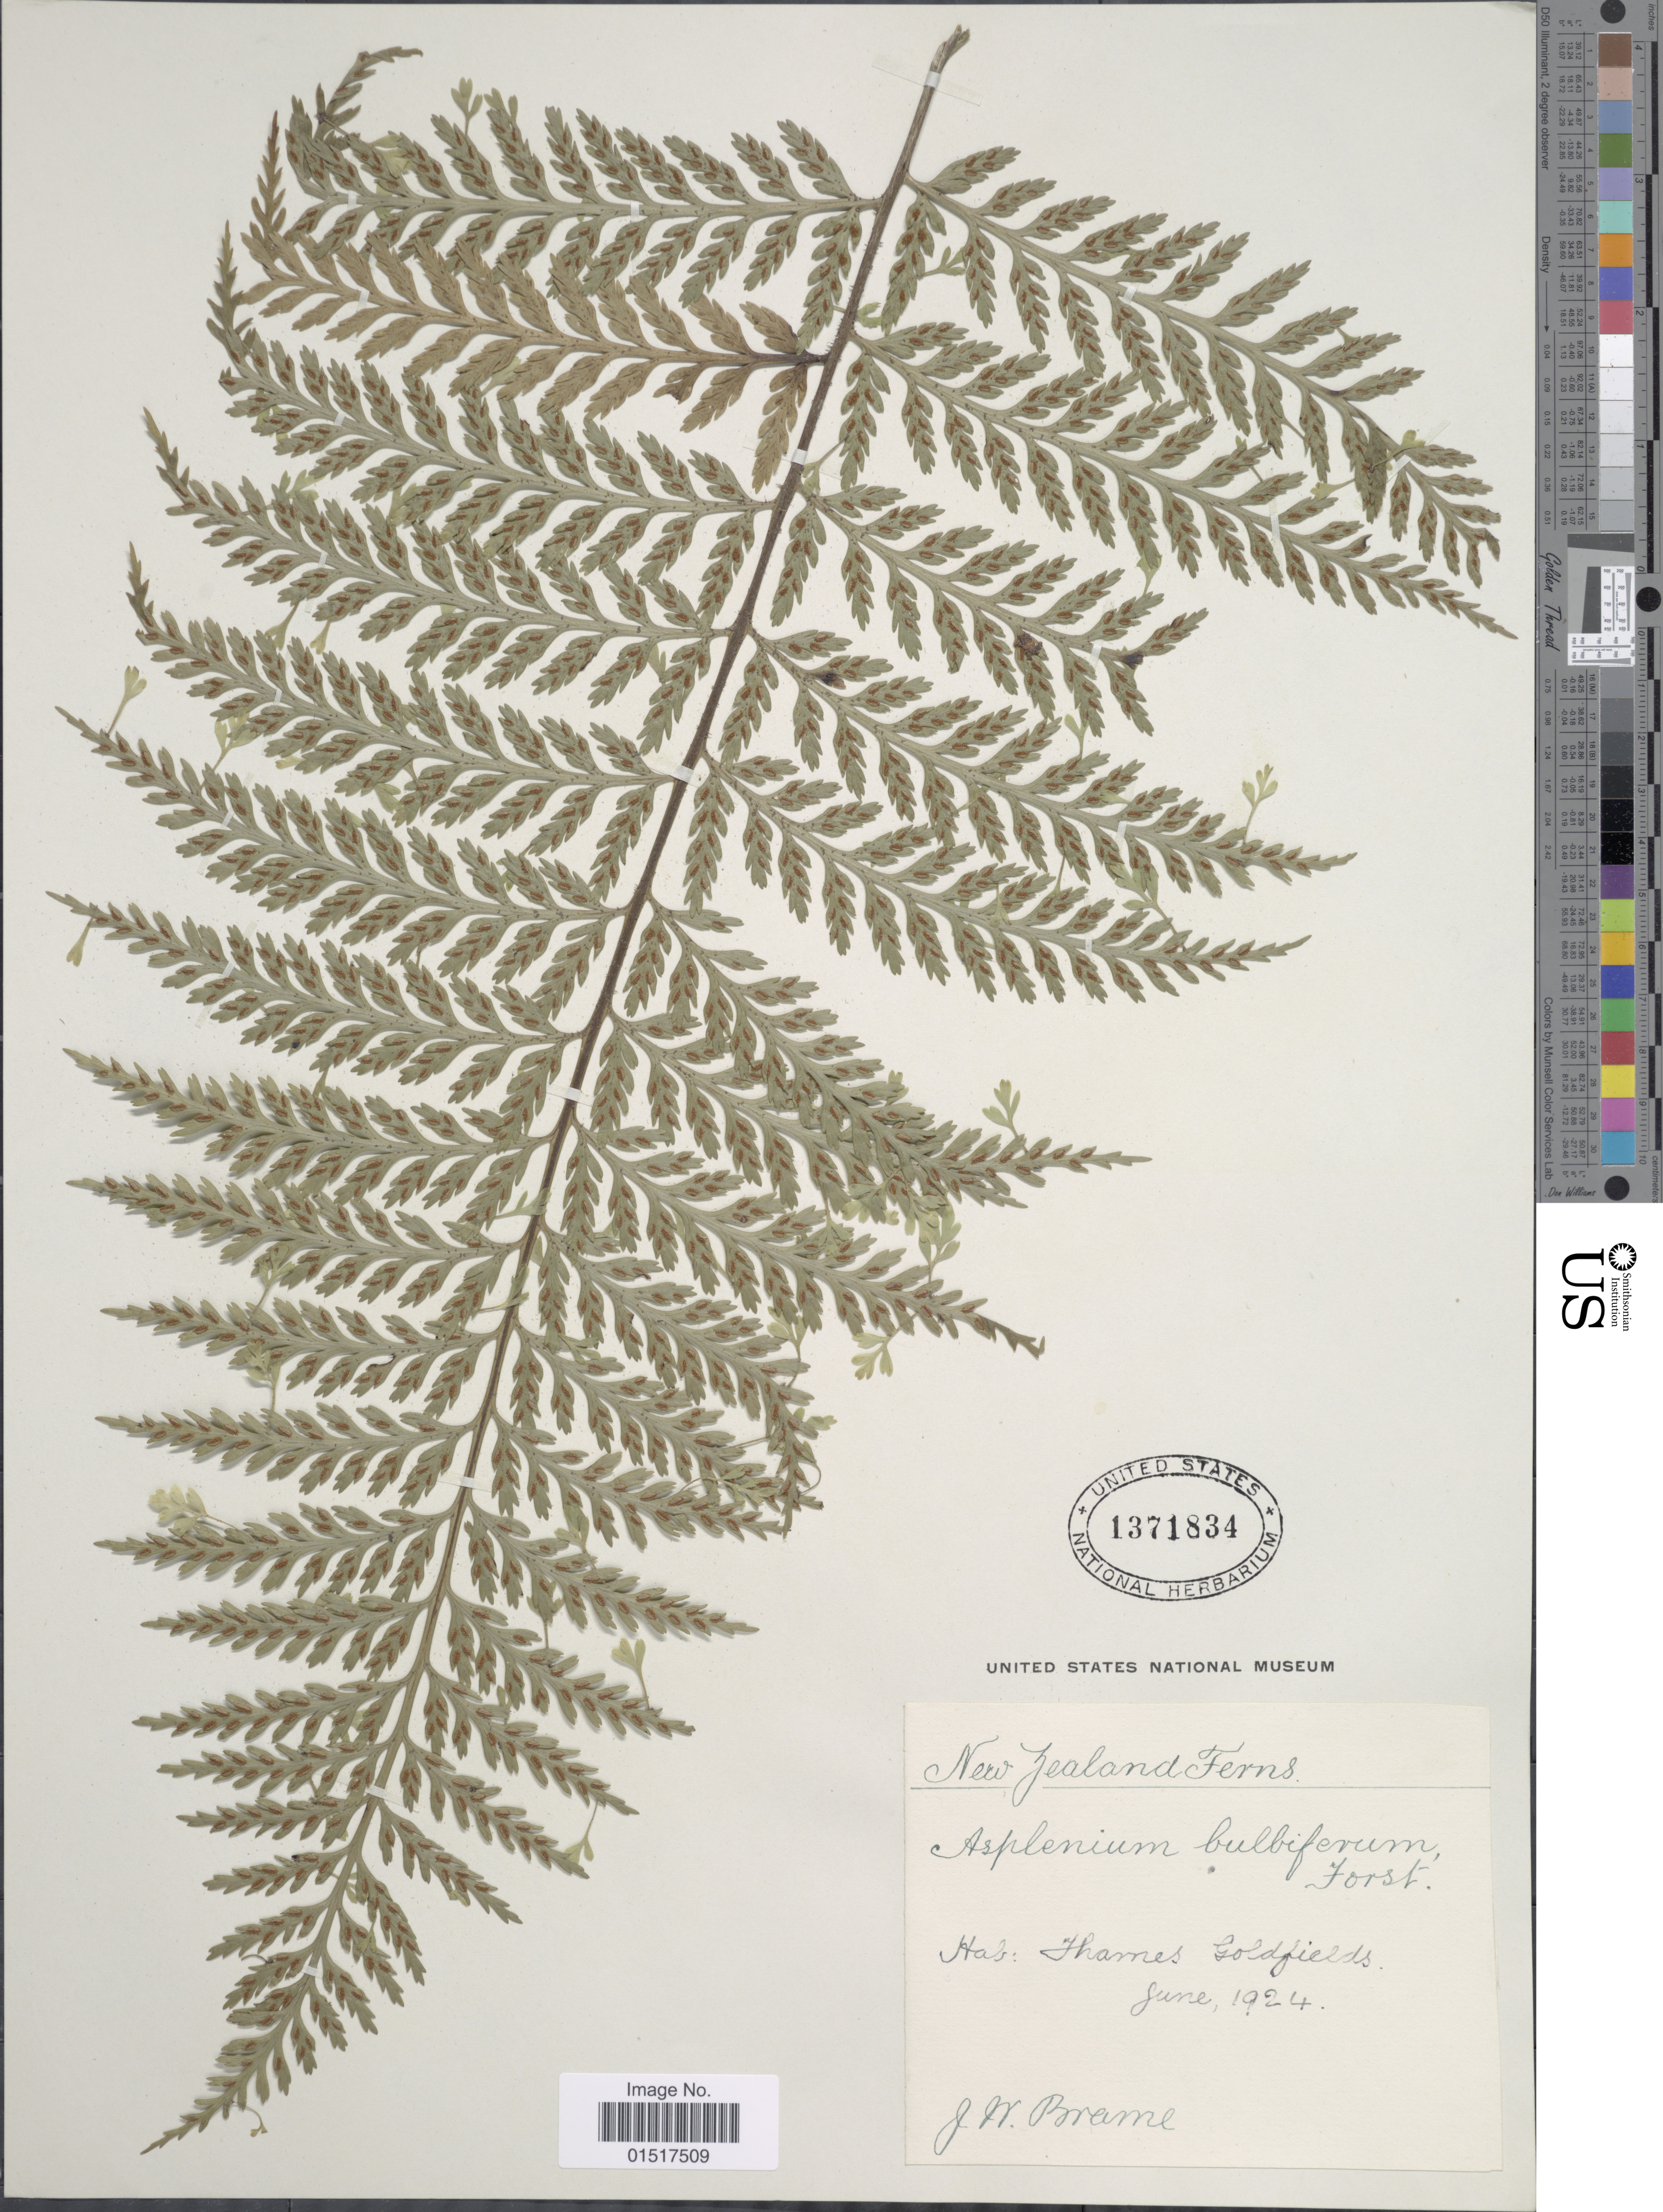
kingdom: Plantae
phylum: Tracheophyta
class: Polypodiopsida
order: Polypodiales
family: Aspleniaceae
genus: Asplenium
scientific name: Asplenium bulbiferum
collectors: J. Brame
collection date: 1924-06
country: New Zealand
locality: Thames Goldfields.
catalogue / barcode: US 1371834